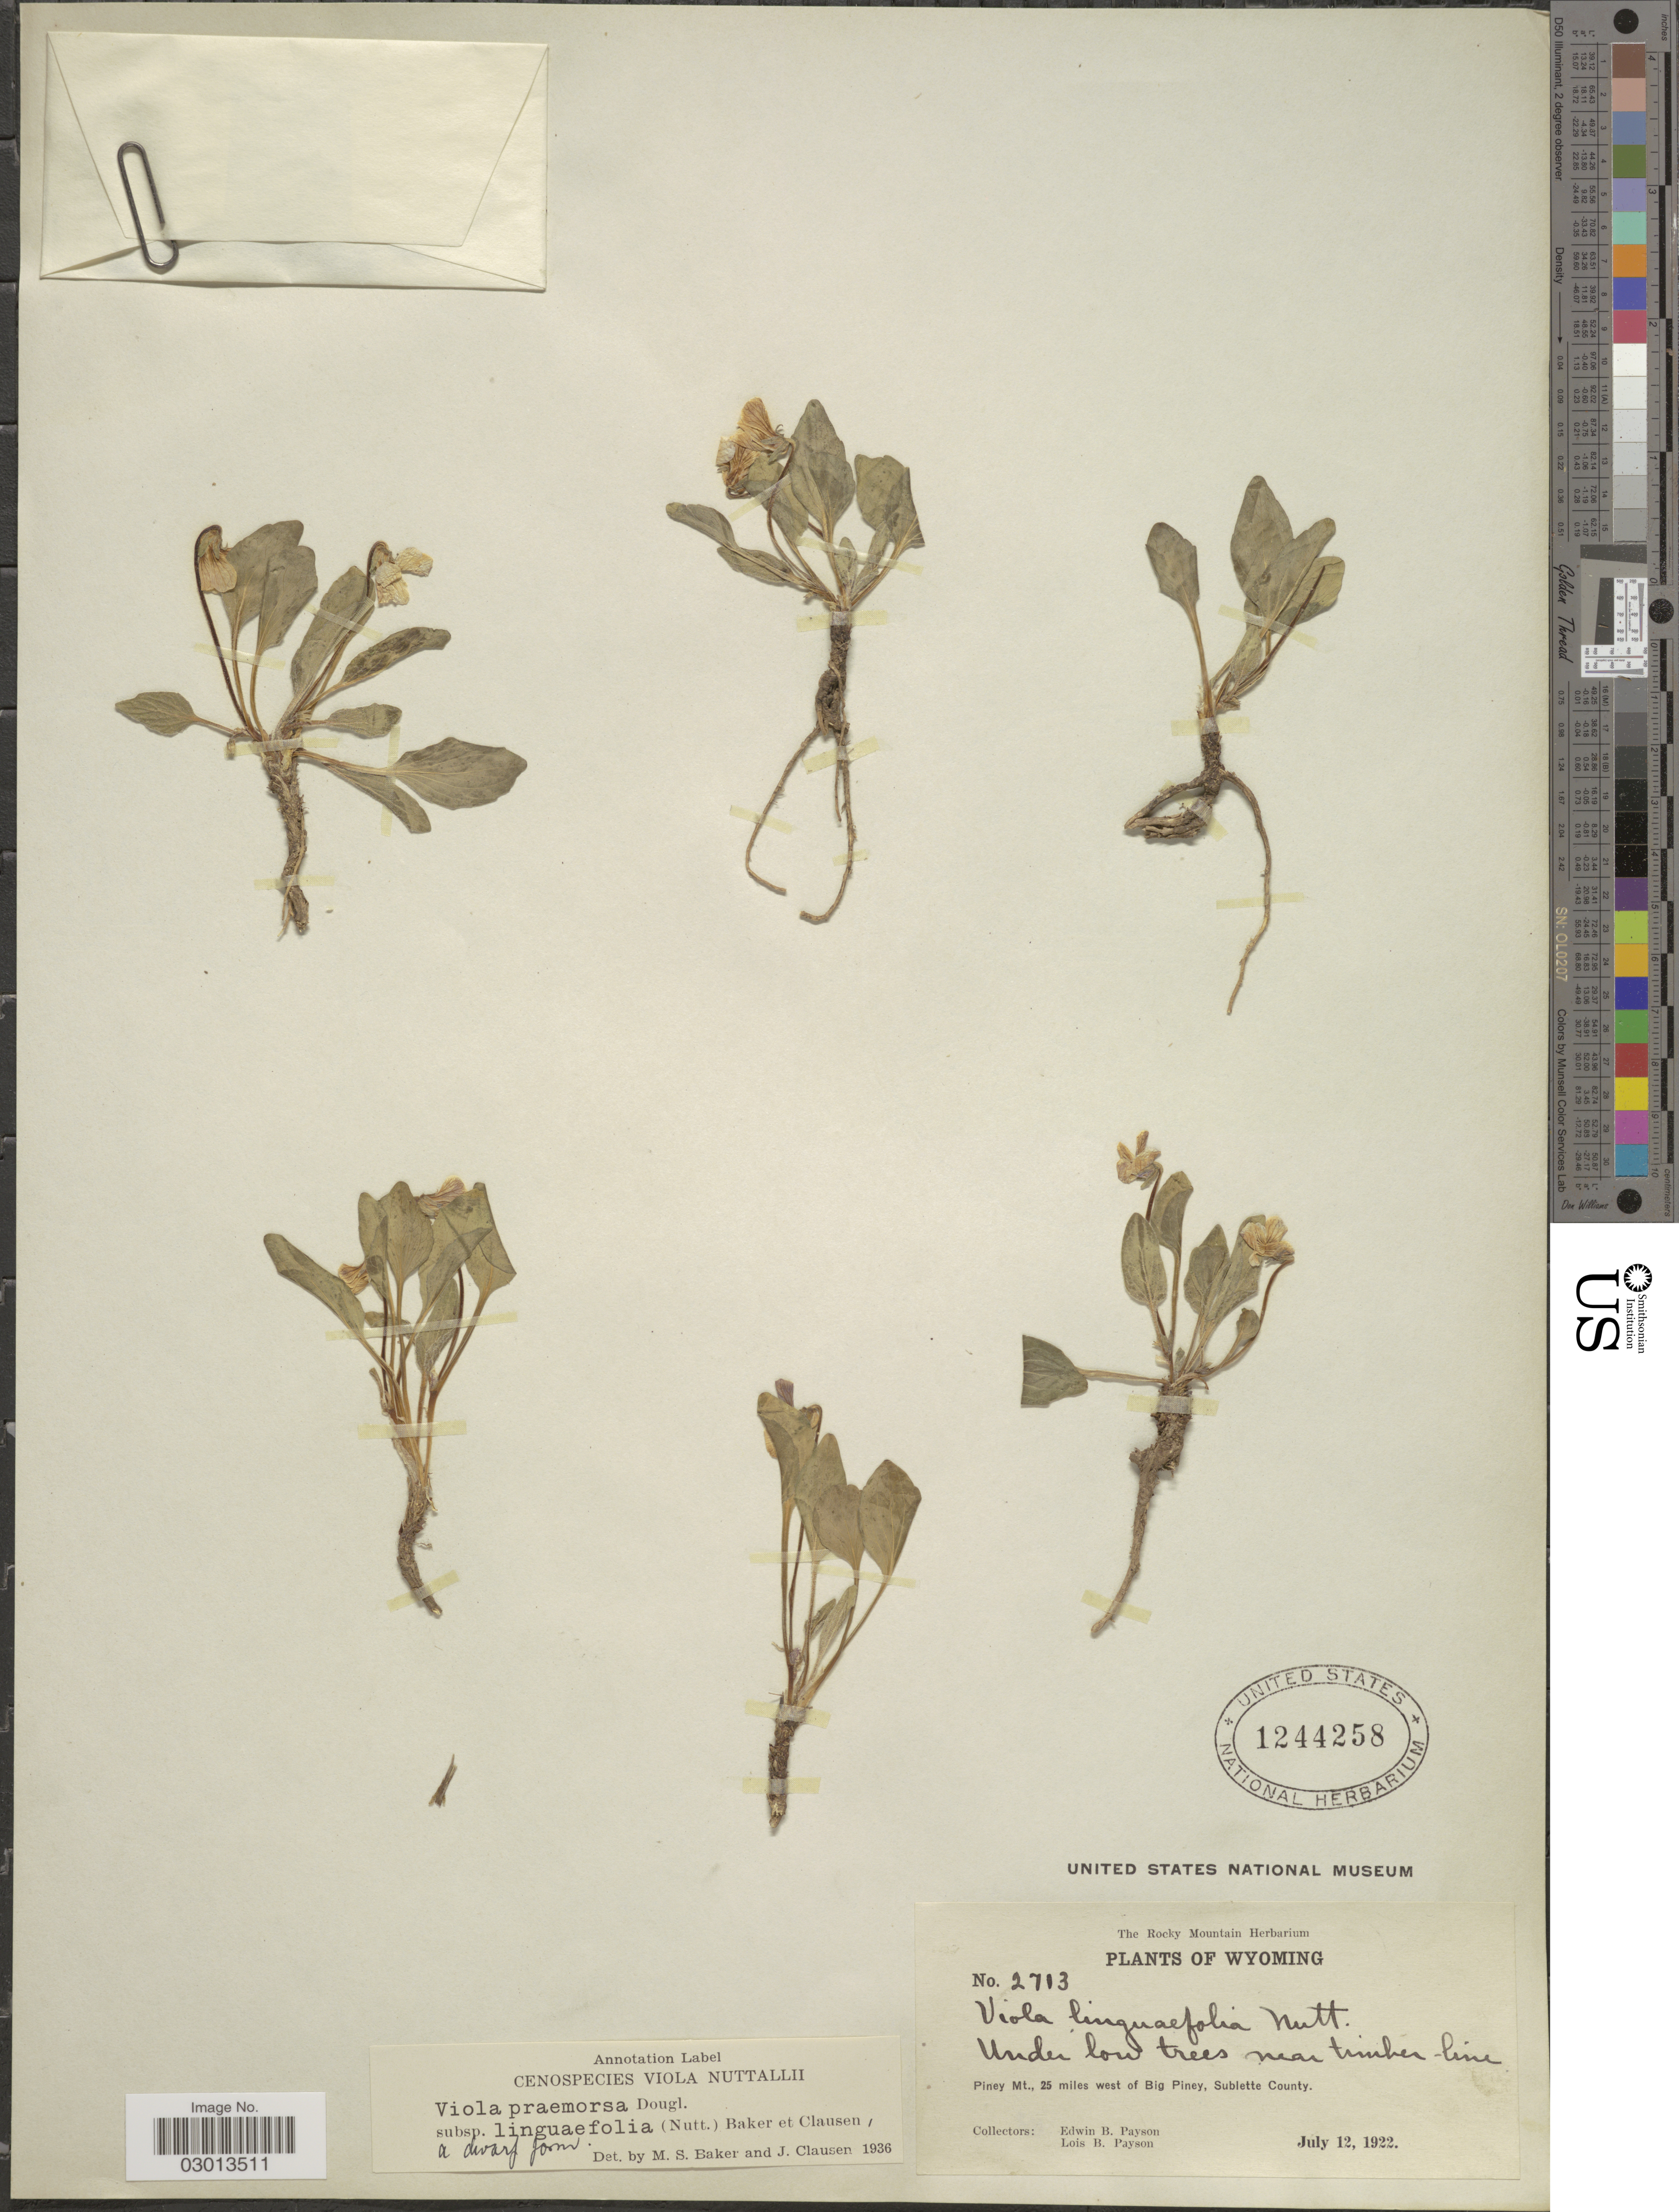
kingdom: Plantae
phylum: Tracheophyta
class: Magnoliopsida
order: Malpighiales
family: Violaceae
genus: Viola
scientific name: Viola praemorsa subsp. linguifolia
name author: (Nutt.) M.S. Baker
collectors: E. B. Payson & L. Payson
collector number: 2713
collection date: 1922-07-12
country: United States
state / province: Wyoming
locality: Piney Mt., 25 miles west of Big Piney, Sublette County.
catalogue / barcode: US 1244258